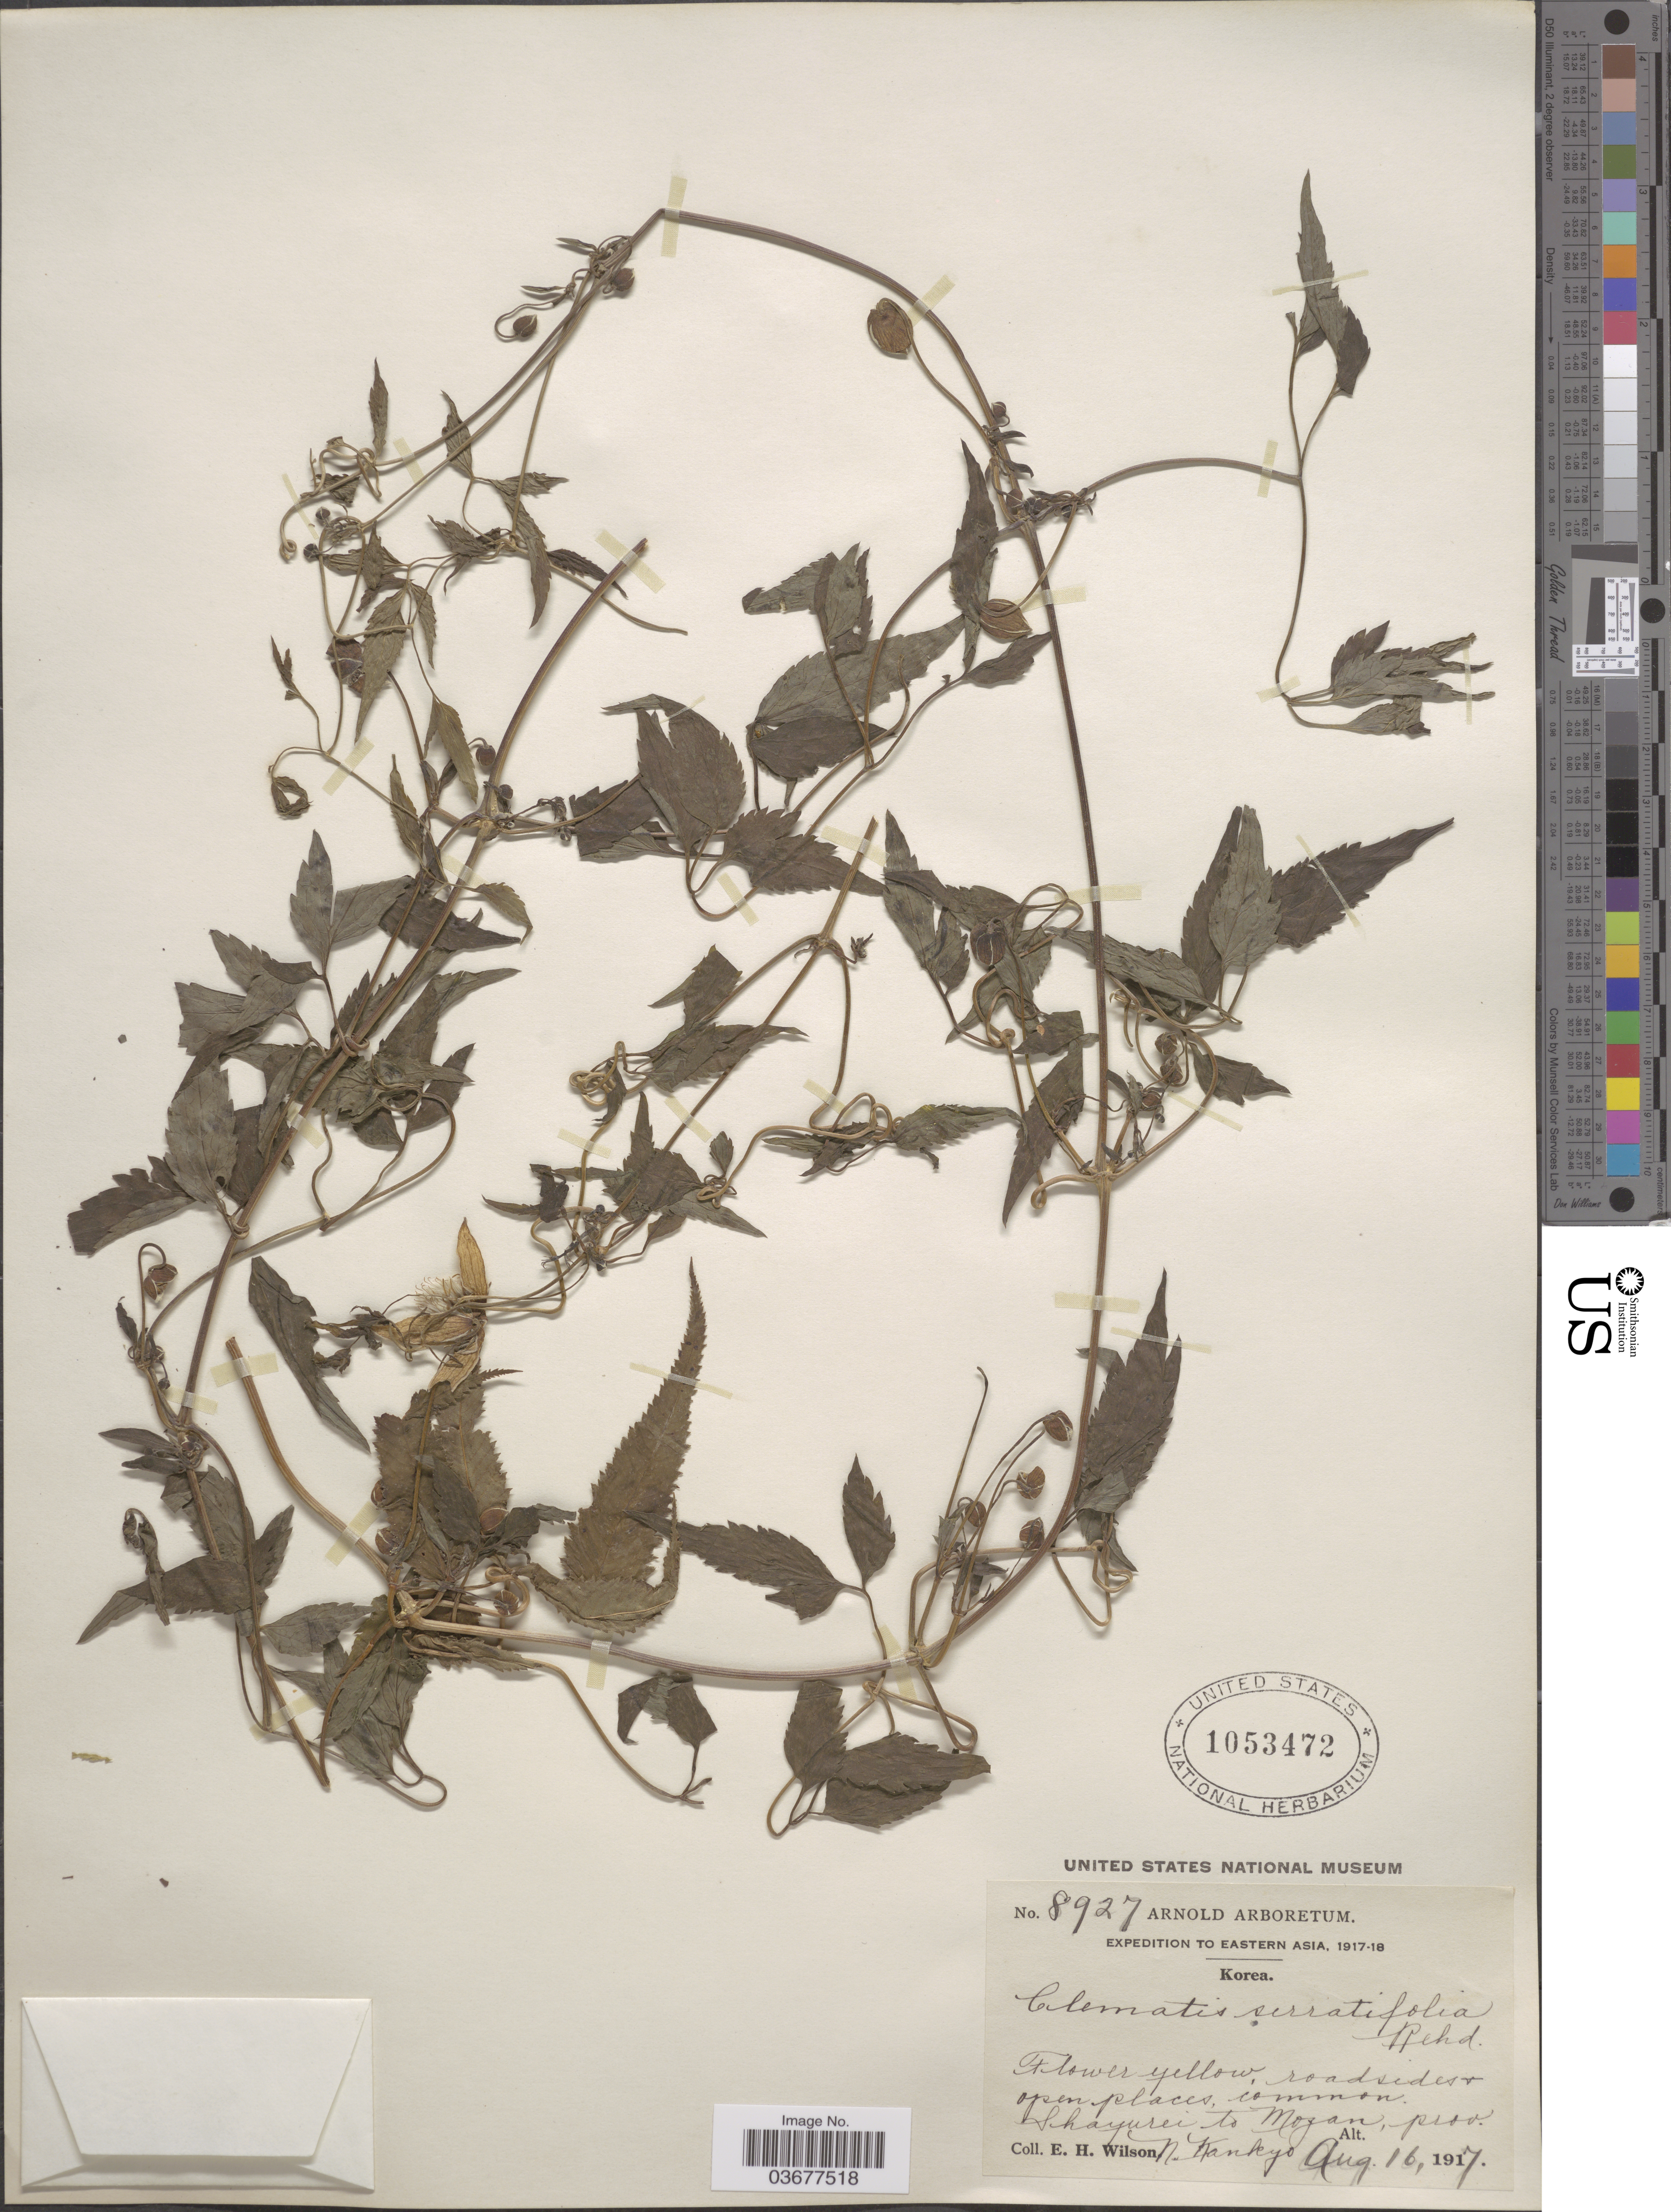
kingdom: Plantae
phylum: Tracheophyta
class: Magnoliopsida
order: Ranunculales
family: Ranunculaceae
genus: Clematis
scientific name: Clematis serratifolia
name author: Rehder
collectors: E. Wilson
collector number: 8927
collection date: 1917-08-16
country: North Korea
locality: Shayurei to Mozan, prov. N. Kankyo.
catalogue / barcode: US 1053472